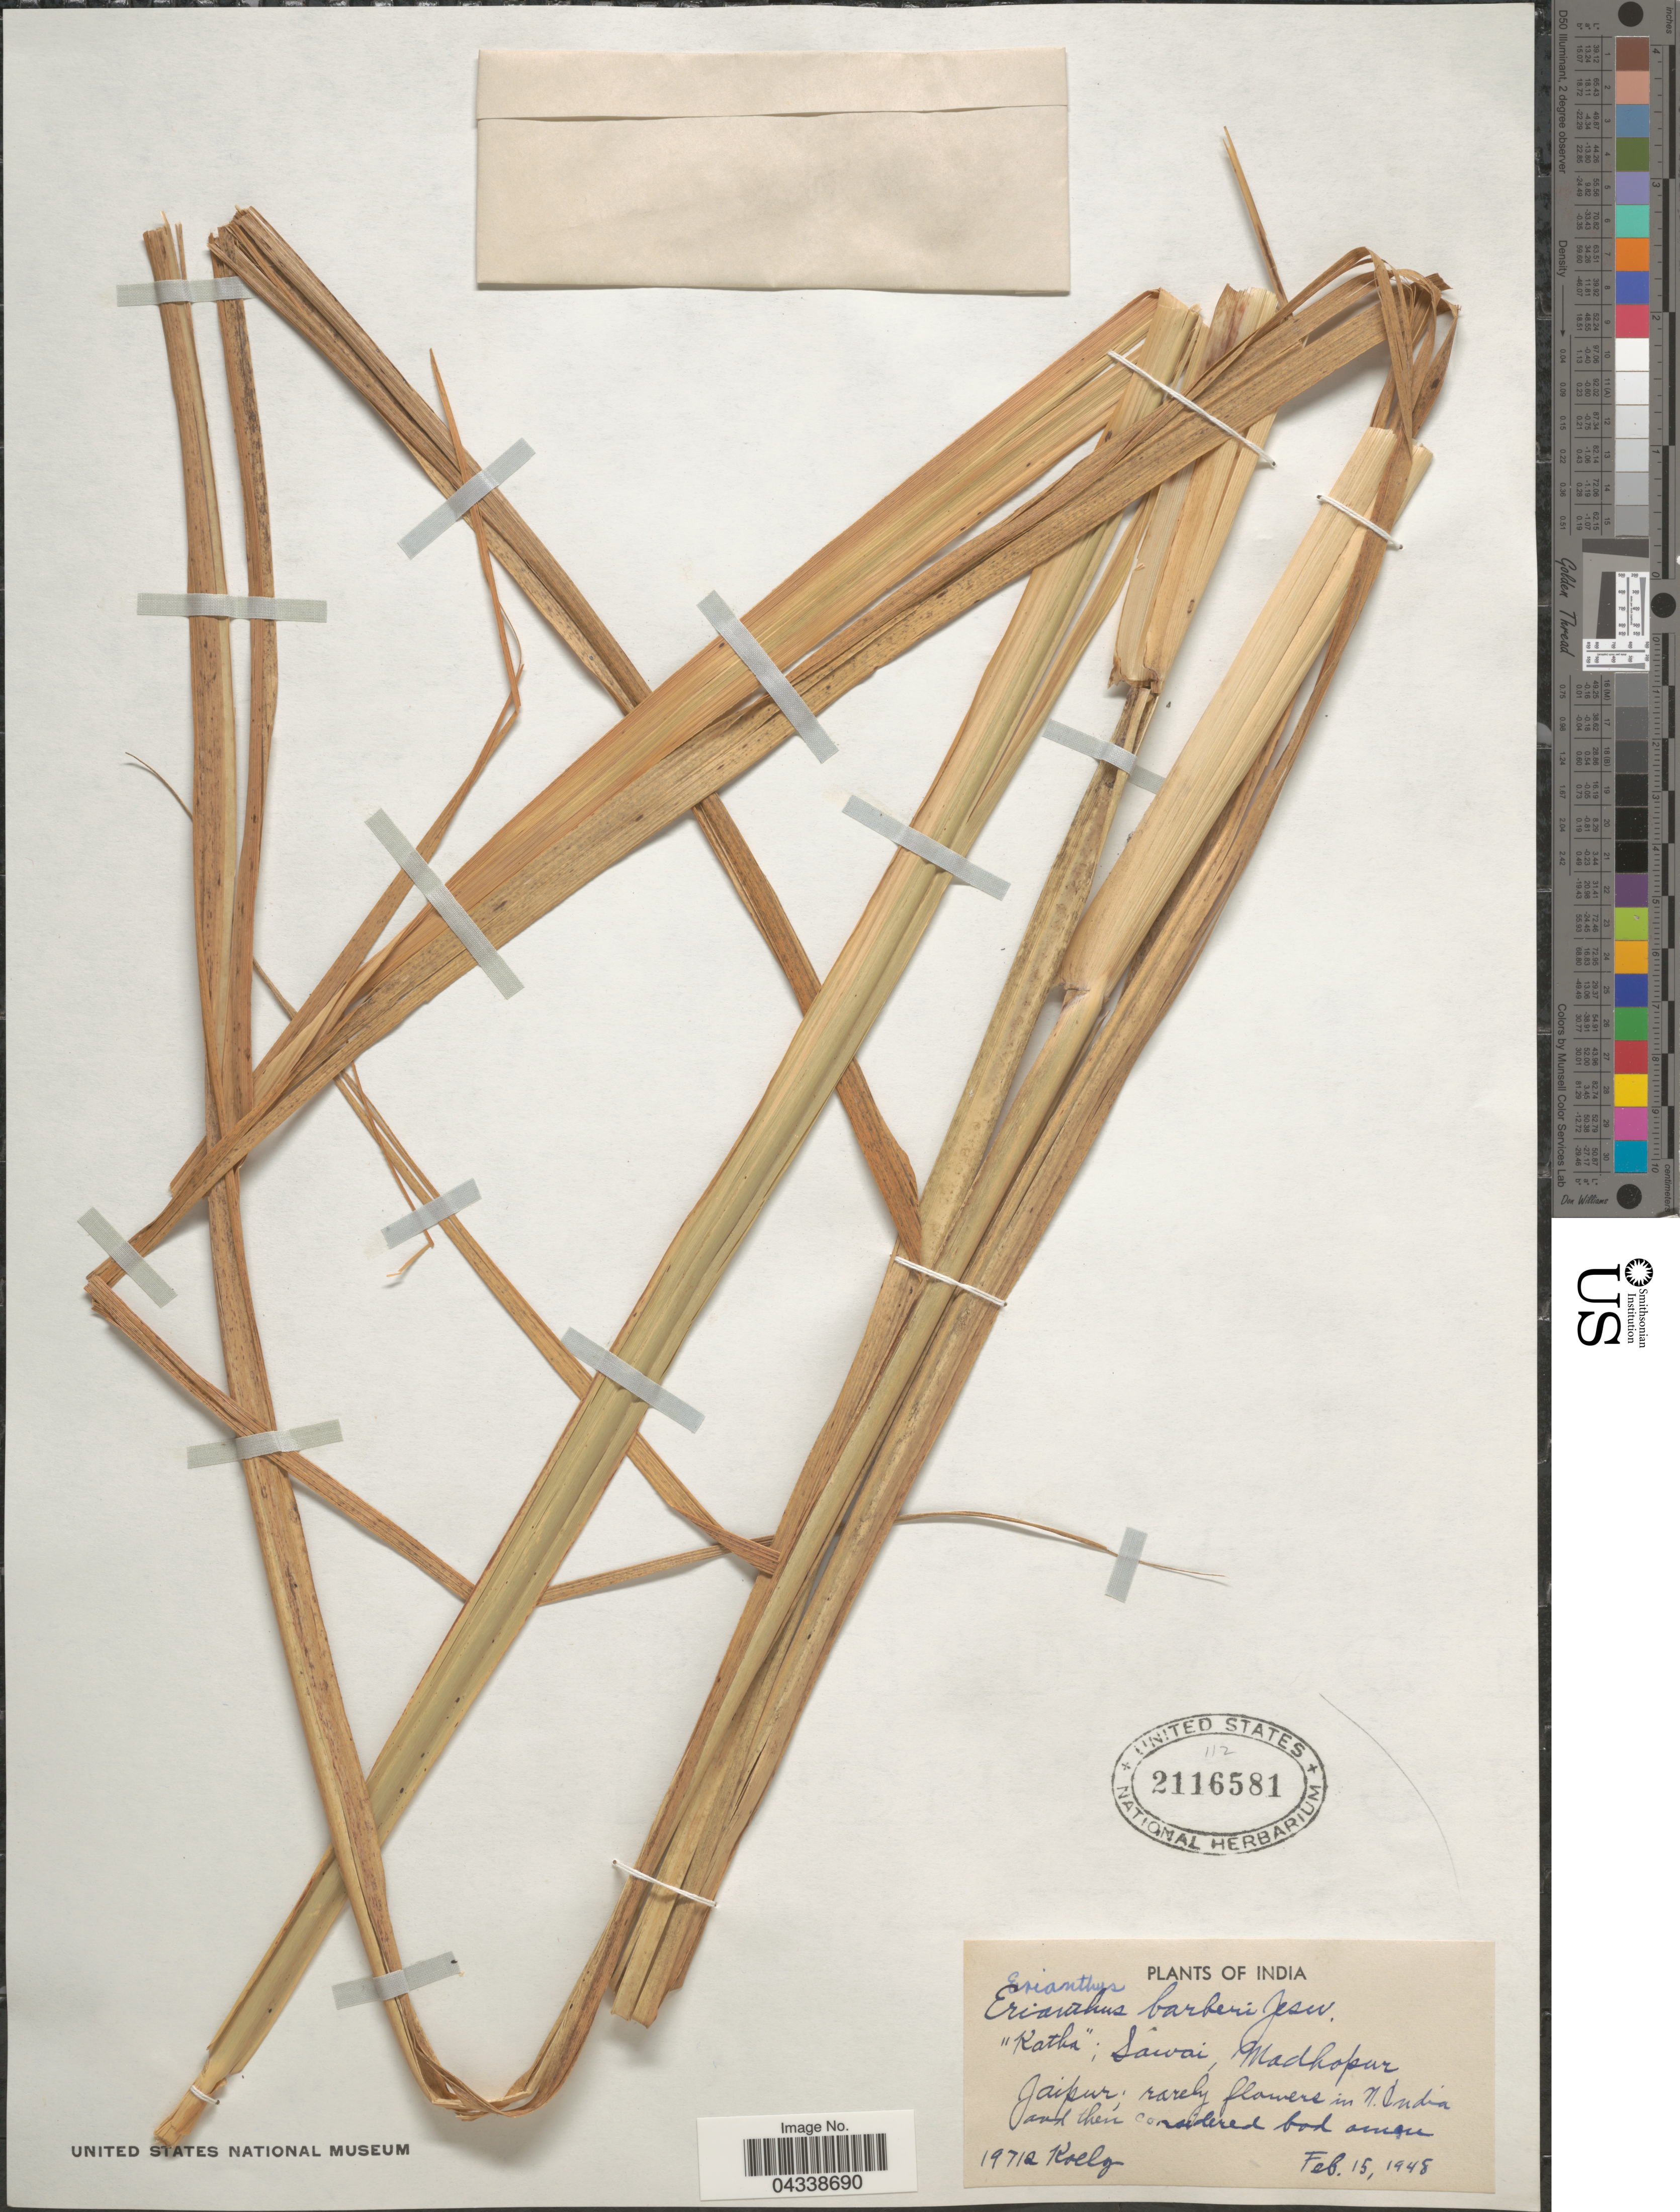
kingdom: Plantae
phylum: Tracheophyta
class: Liliopsida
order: Poales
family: Poaceae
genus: Saccharum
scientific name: Saccharum sp.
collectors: Koelz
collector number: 19712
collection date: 1948-02-15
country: India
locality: Katha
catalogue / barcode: US 2116581